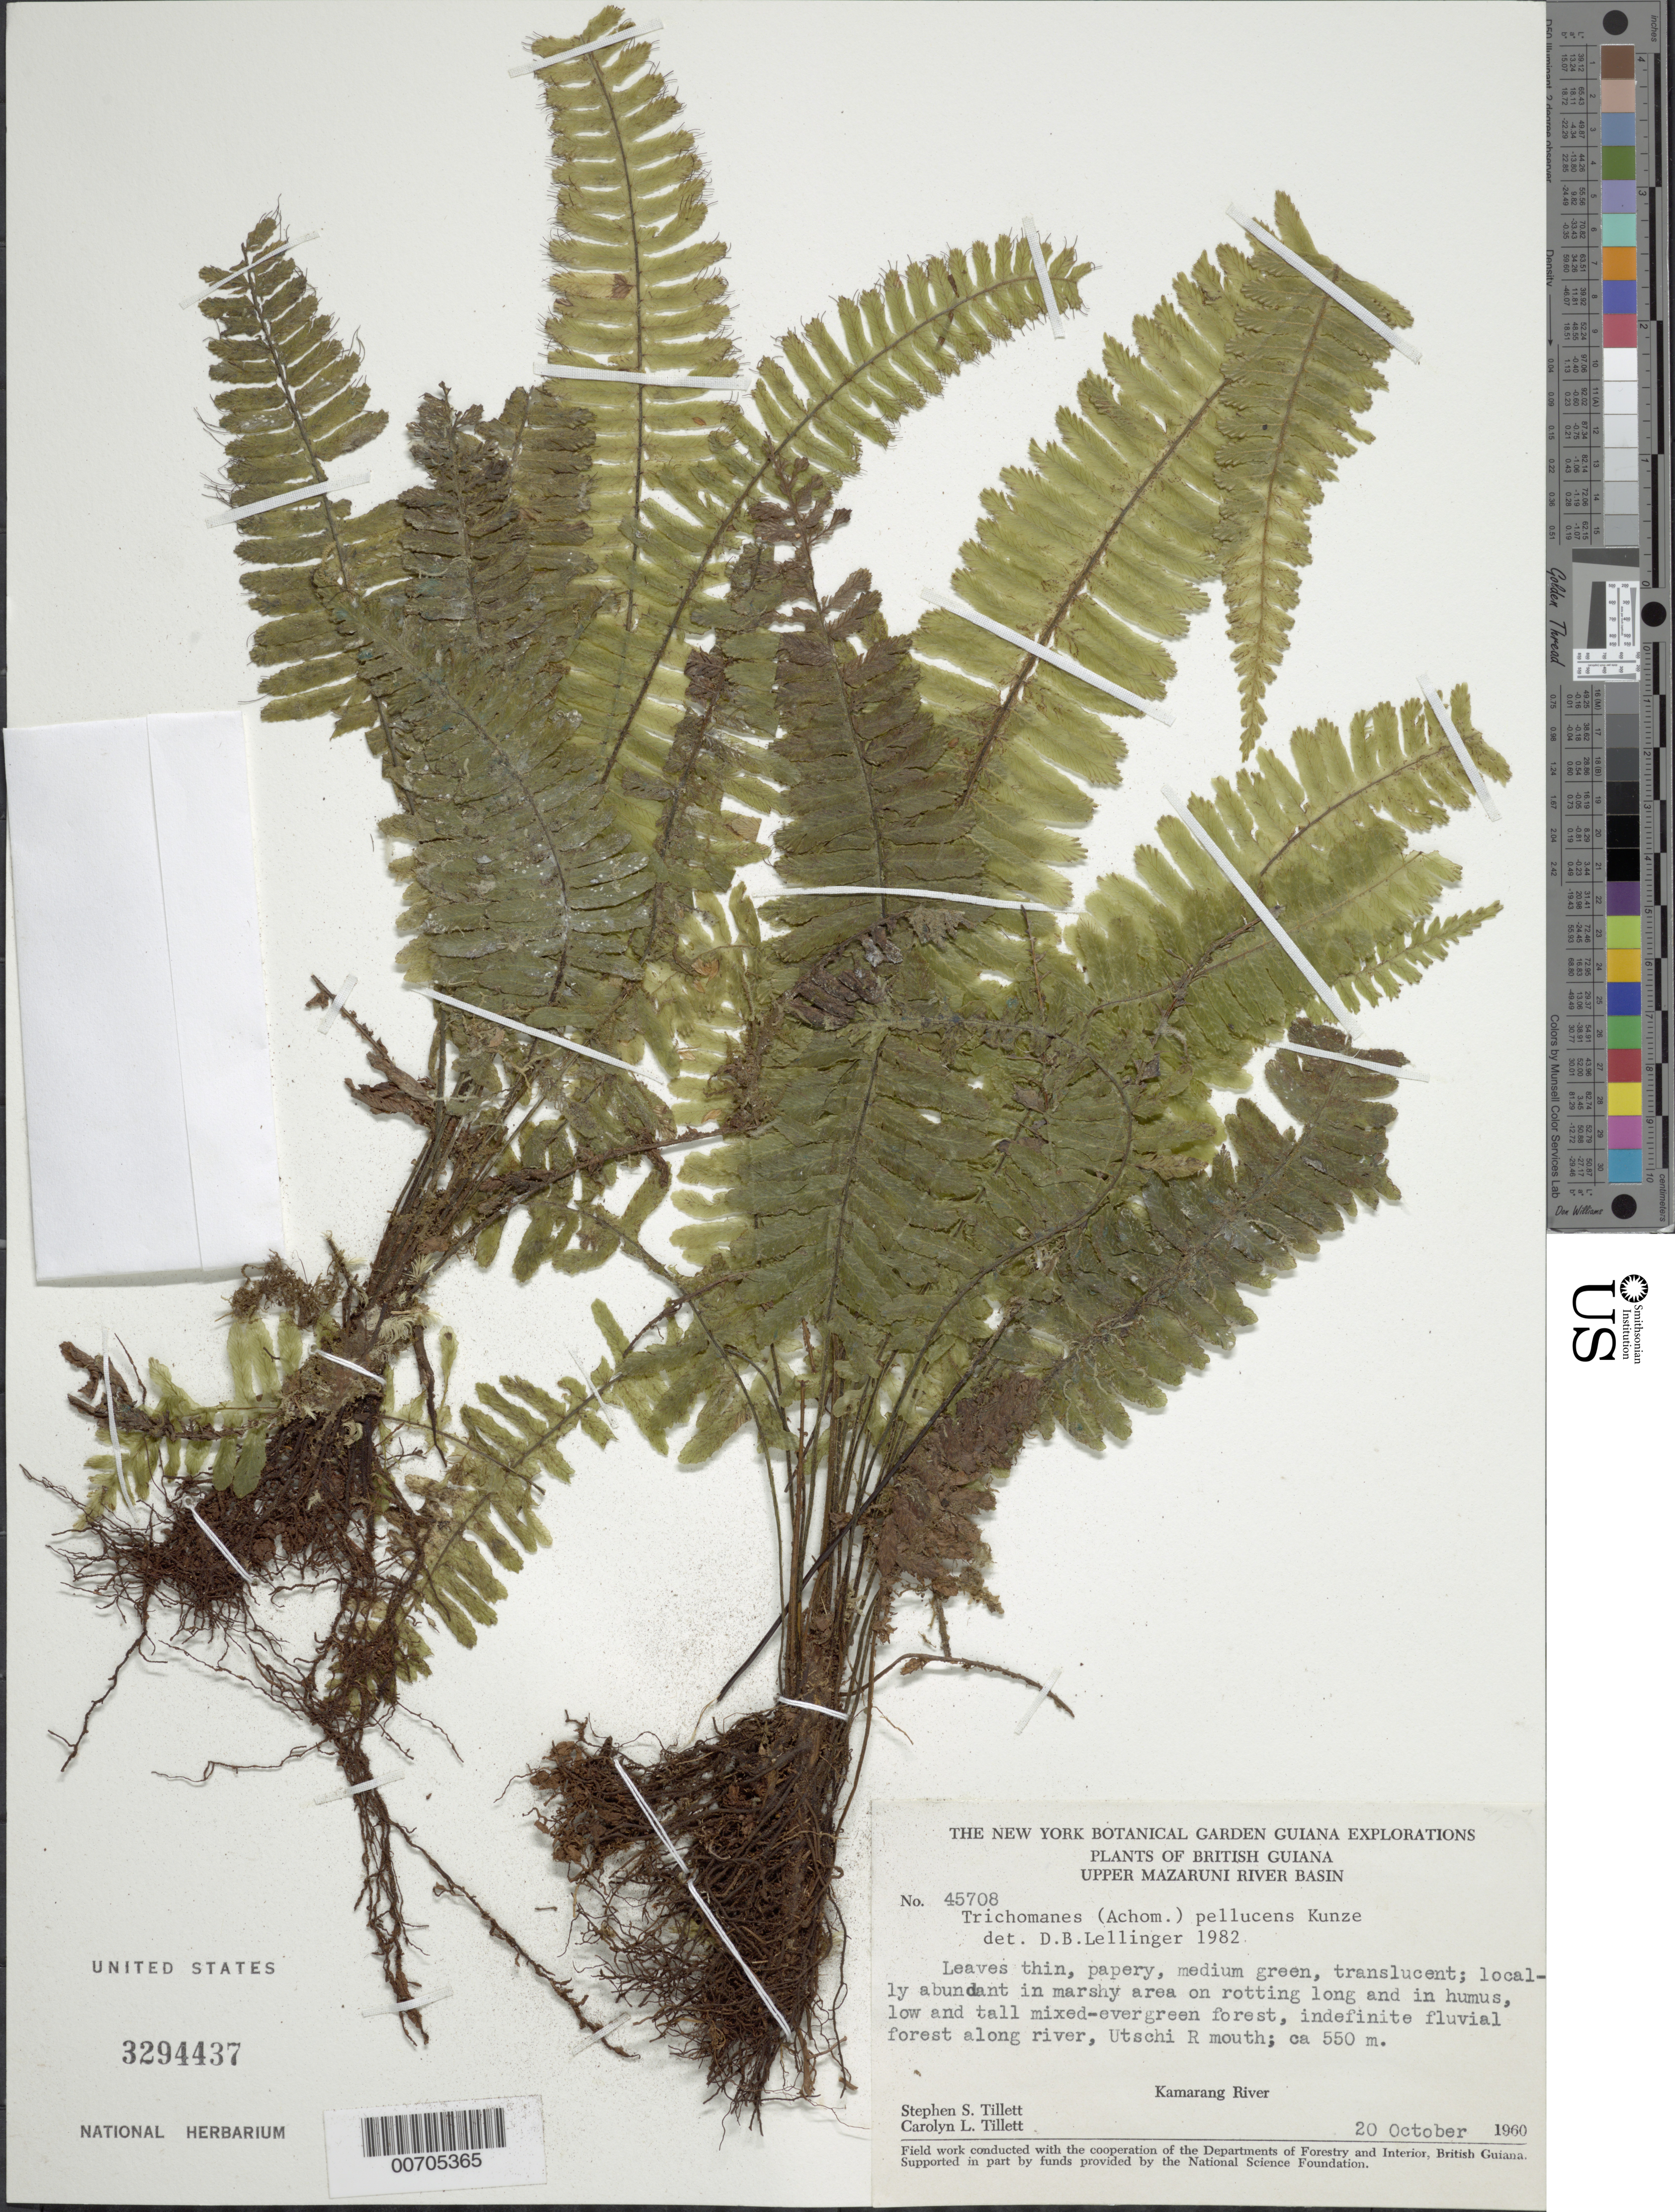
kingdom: Plantae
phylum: Tracheophyta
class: Polypodiopsida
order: Hymenophyllales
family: Hymenophyllaceae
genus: Trichomanes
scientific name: Trichomanes pellucens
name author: Kunze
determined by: Lellinger, David B., (BOT), Smithsonian Institution - National Museum of Natural History (UNITED STATES)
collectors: S. S. Tillett, C. L. Tillett & R. Boyan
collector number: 45708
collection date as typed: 20-Oct-60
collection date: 1960-10-20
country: Guyana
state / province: Cuyuni-Mazaruni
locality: Upper Mazaruni River Basin, mouth of Utschi River, Kamarang River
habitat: Marshy area on rotting log and in humus, low and tall mixed evergreen forest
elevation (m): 549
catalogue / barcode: US 3294437